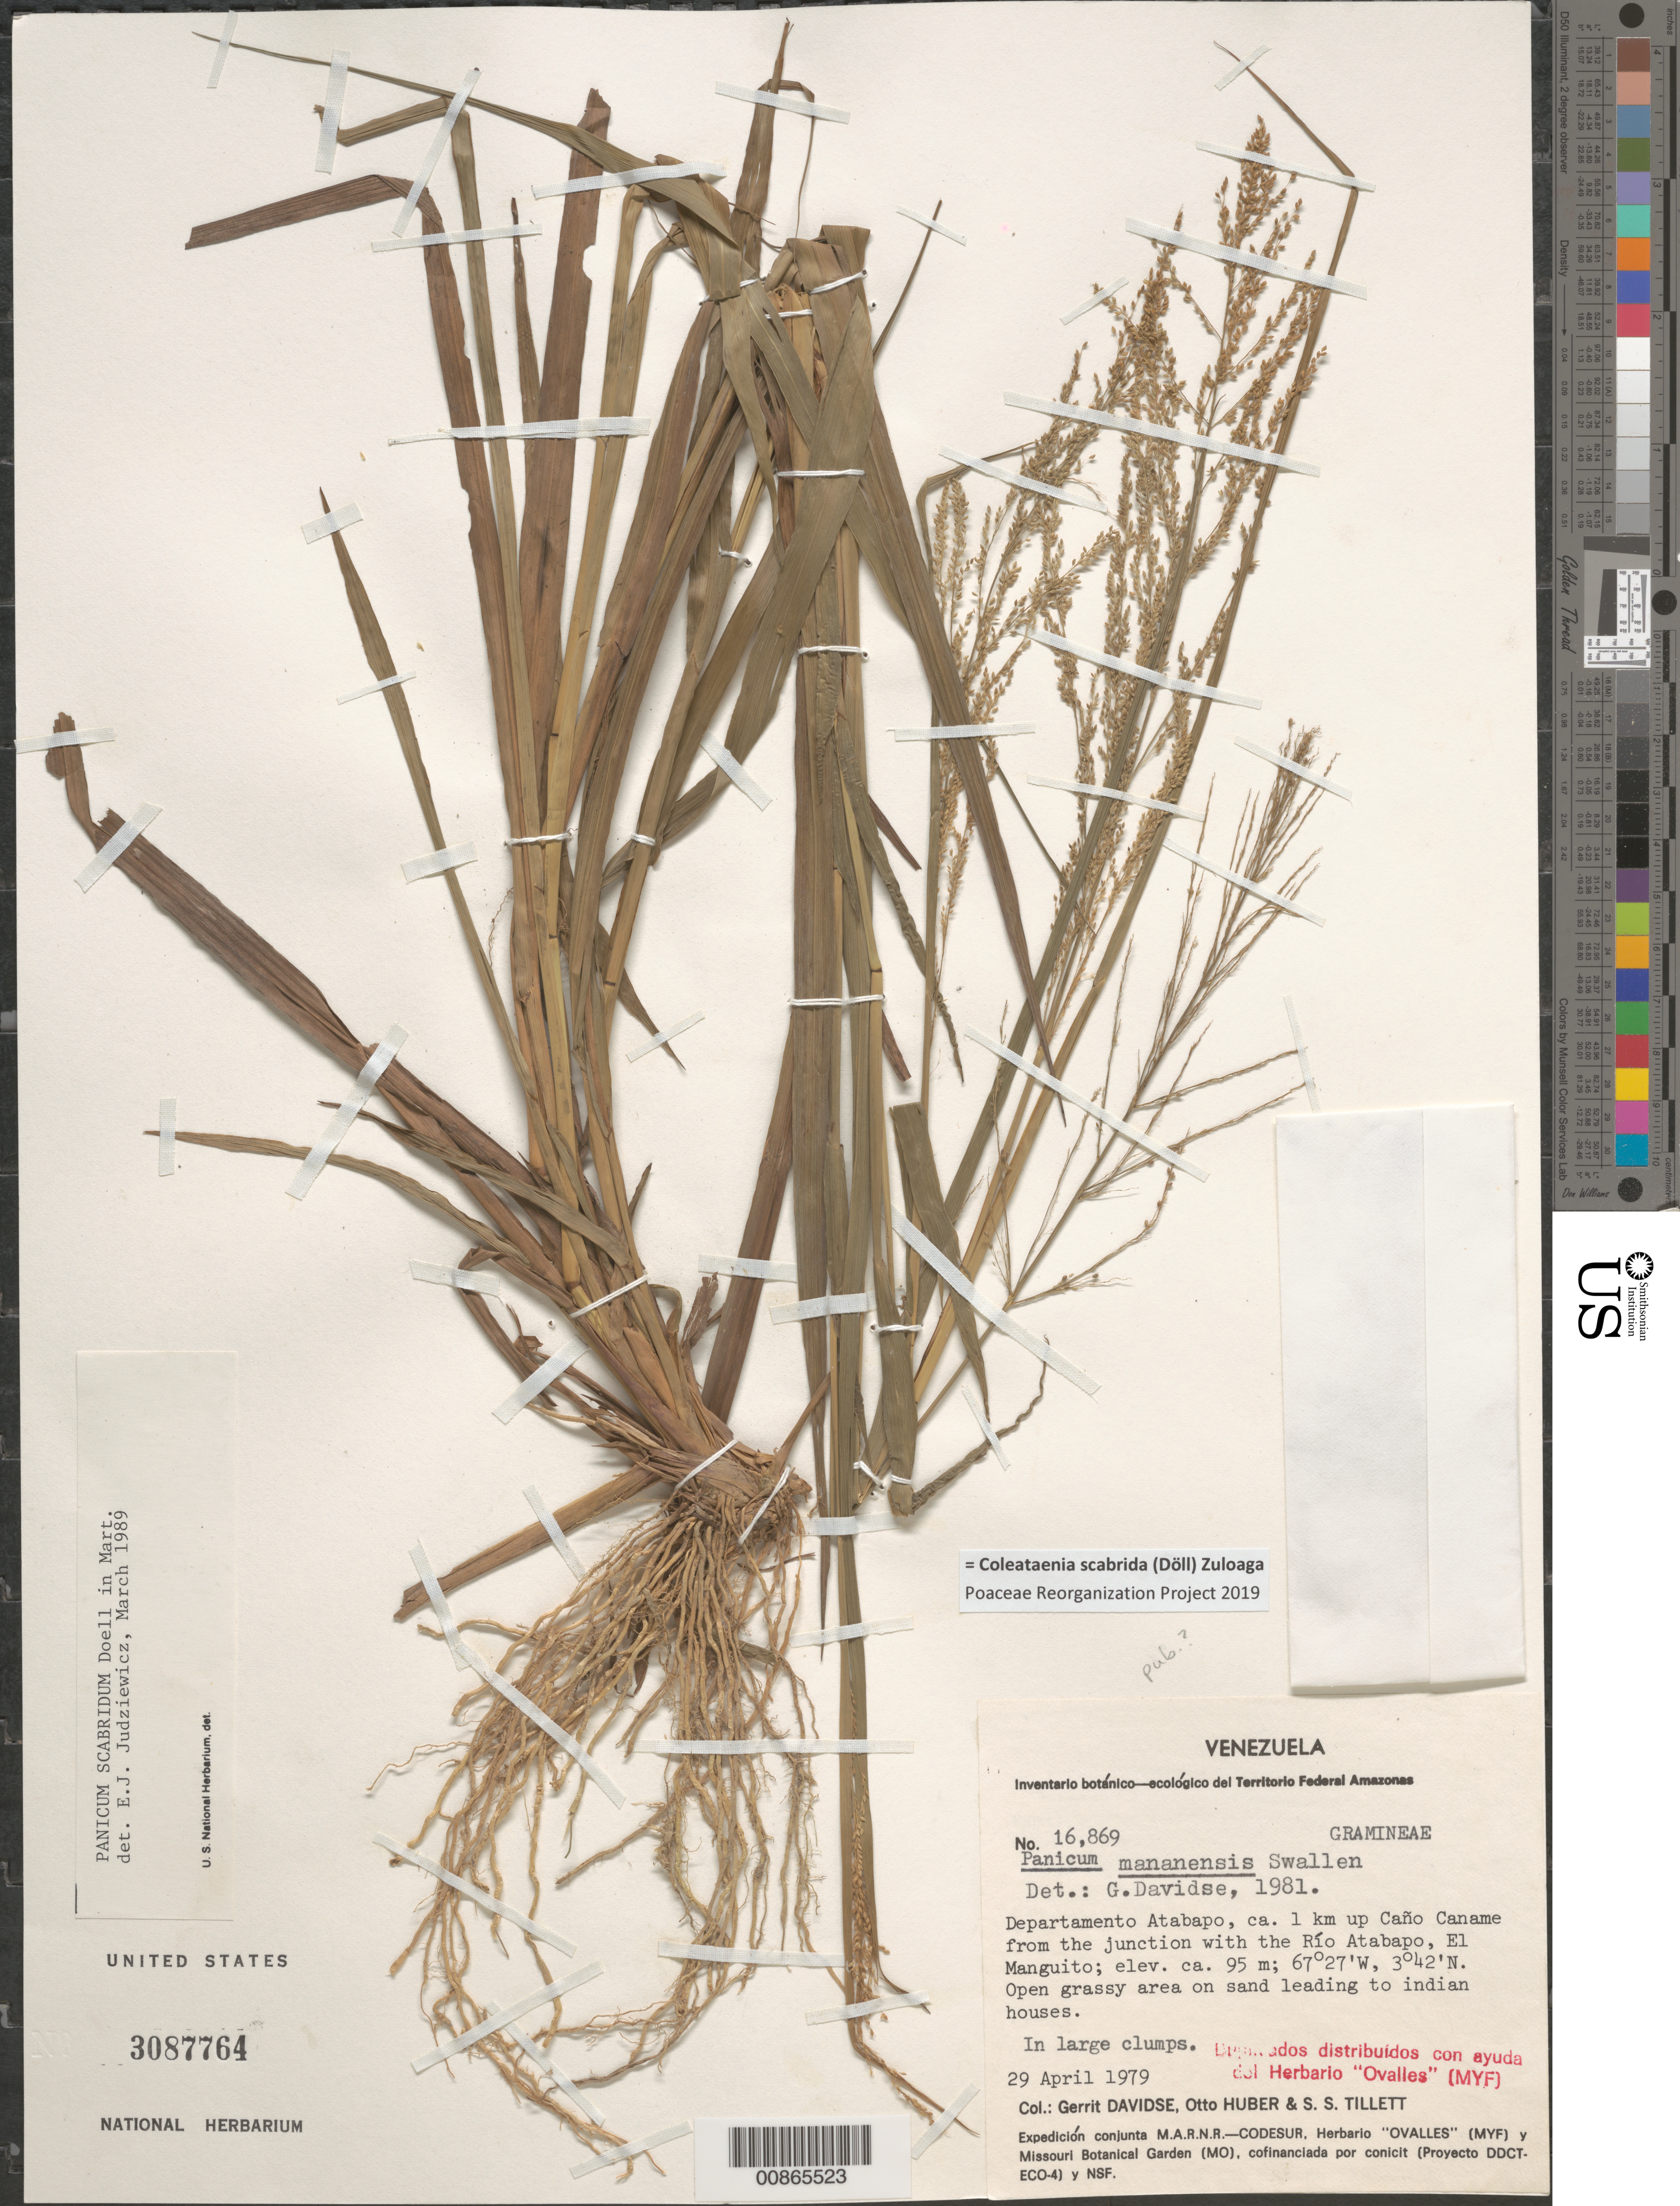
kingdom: Plantae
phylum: Tracheophyta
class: Liliopsida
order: Poales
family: Poaceae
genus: Panicum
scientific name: Panicum scabridum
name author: Döll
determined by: Judziewicz, E. J.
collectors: G. Davidse, O. Huber & S. S. Tillett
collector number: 16869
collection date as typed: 29-Apr-79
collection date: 1979-04-29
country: Venezuela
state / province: Amazonas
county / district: Atabapo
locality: Caño Caname, ca. 1 km up from the junction with Río Atabapo, El Manguito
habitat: Open grassy area on sand leading to indian houses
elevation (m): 95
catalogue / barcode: US 3087764